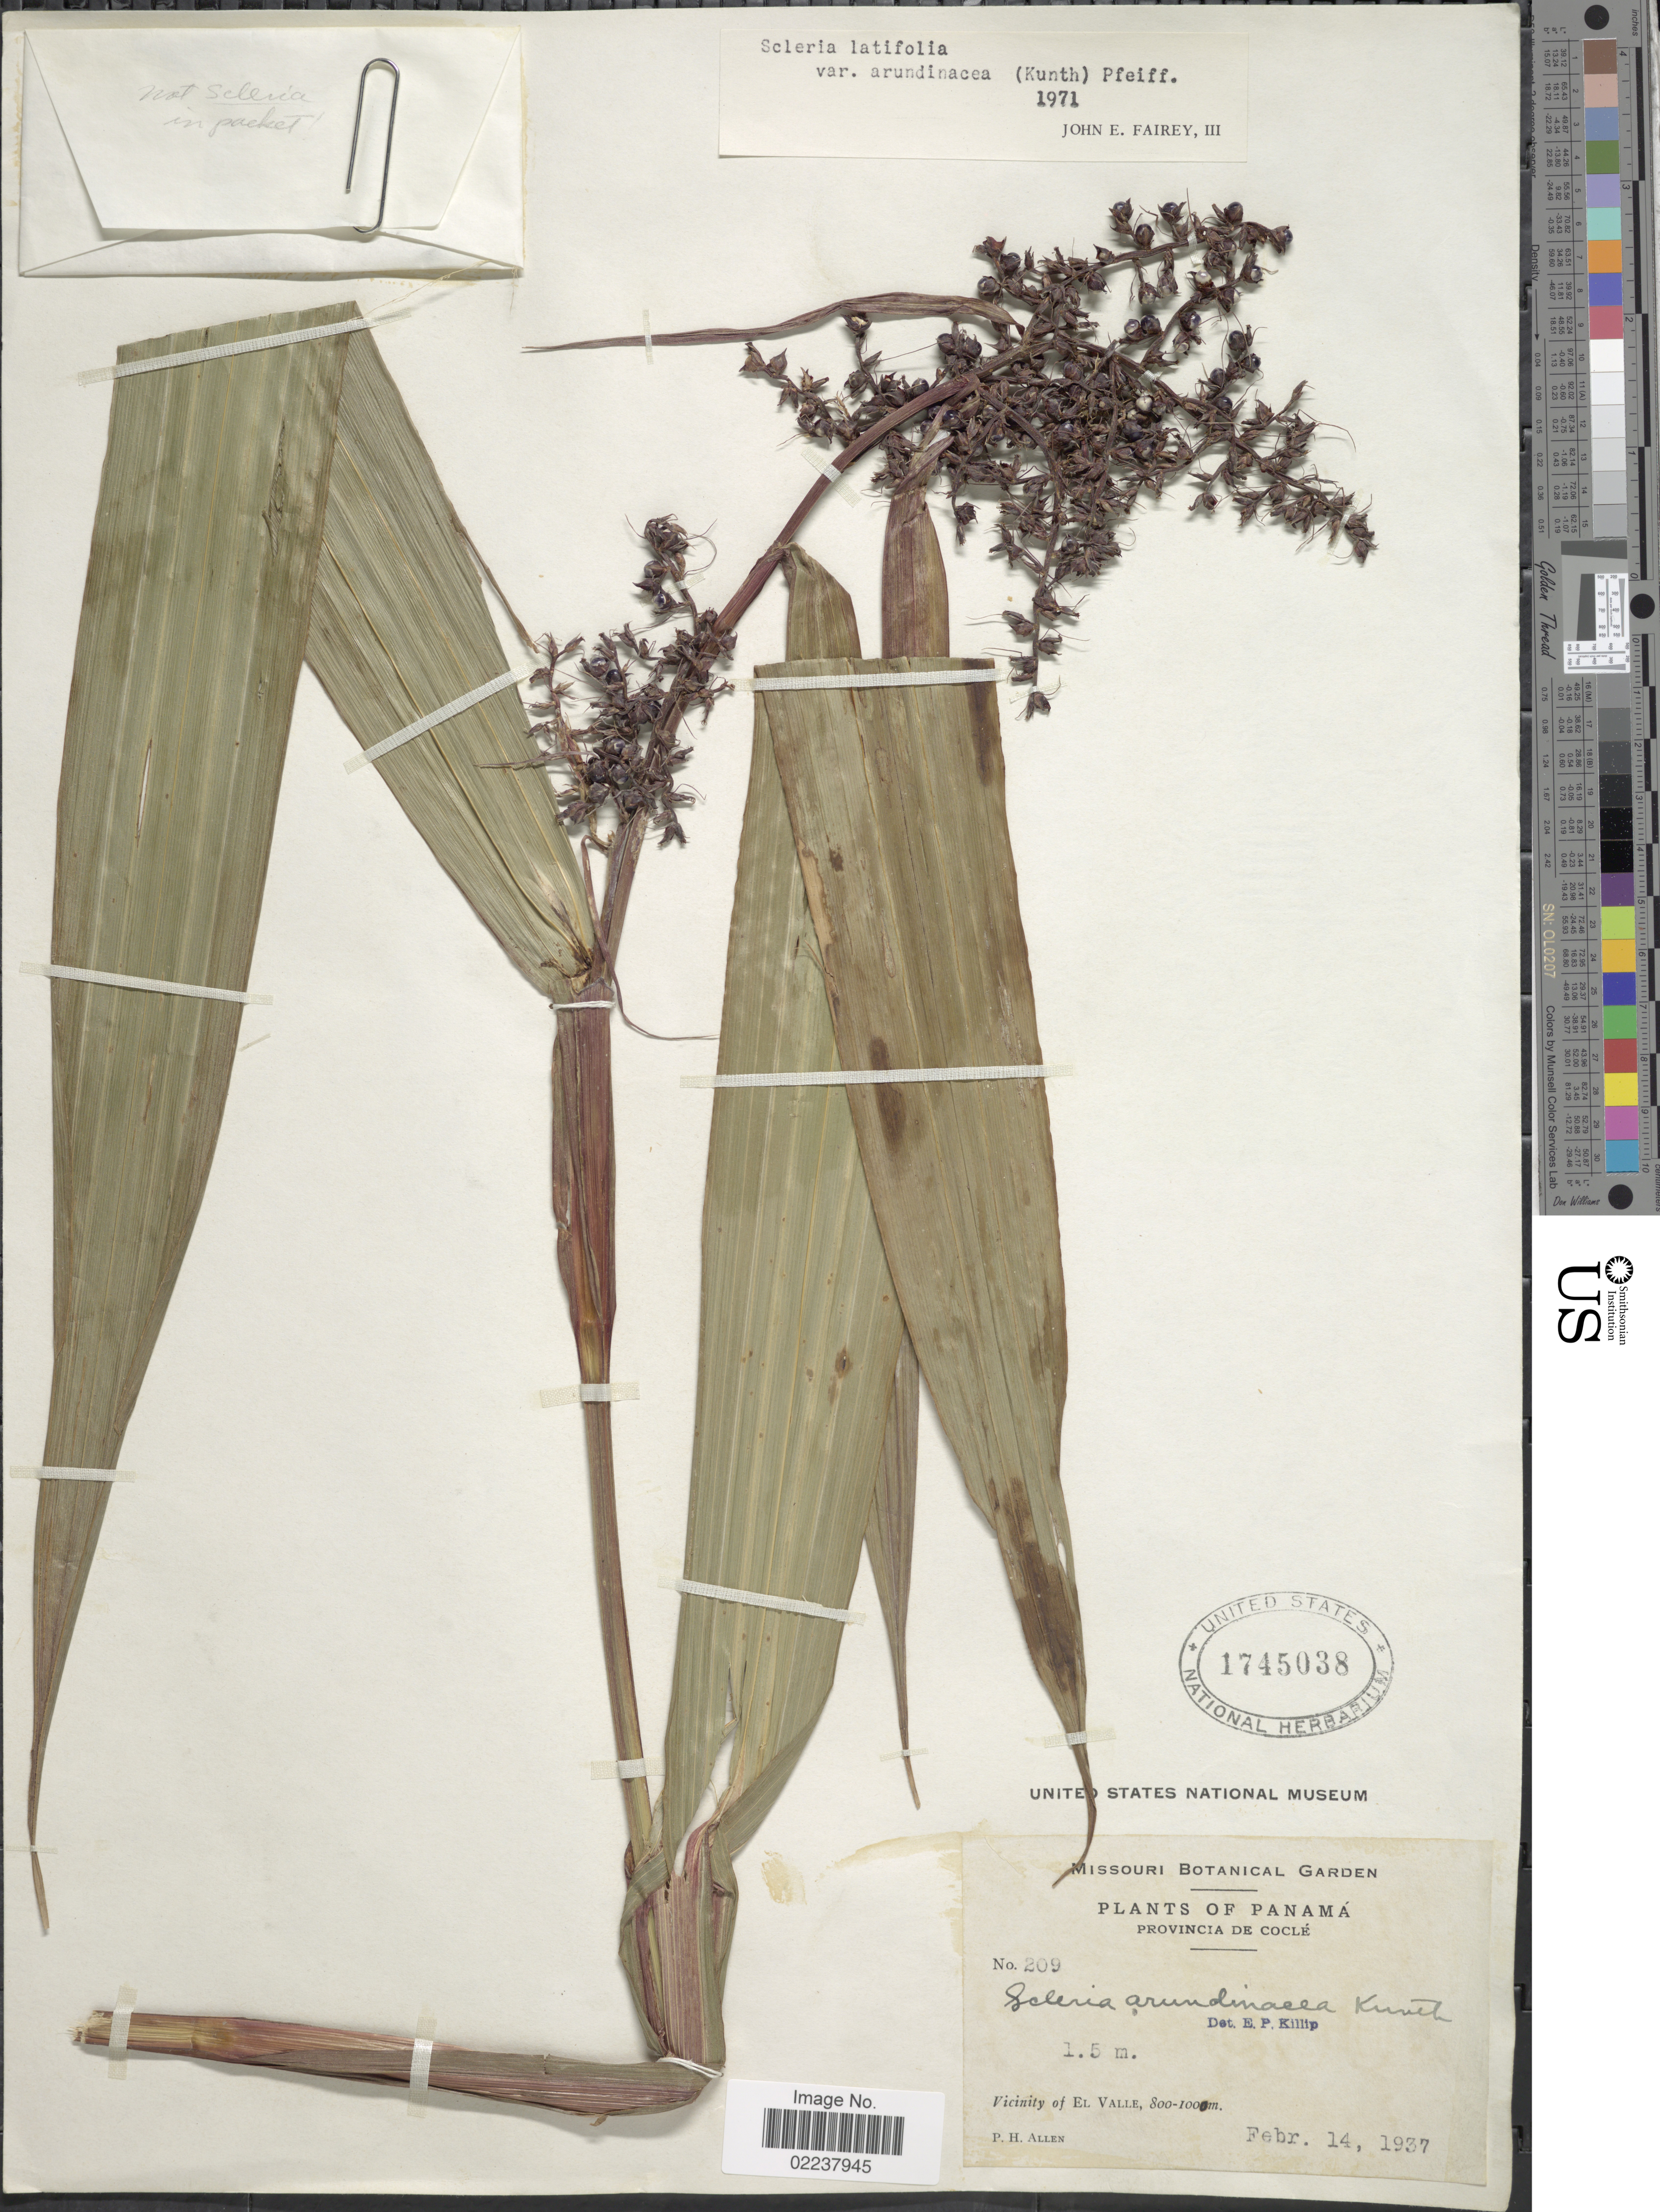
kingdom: Plantae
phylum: Tracheophyta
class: Liliopsida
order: Poales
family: Cyperaceae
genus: Scleria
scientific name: Scleria latifolia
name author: Sw.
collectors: P. H. Allen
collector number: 209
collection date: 1937-02-14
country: Panama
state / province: Coclé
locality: Vicinity of El Valle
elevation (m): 800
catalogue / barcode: US 1745038